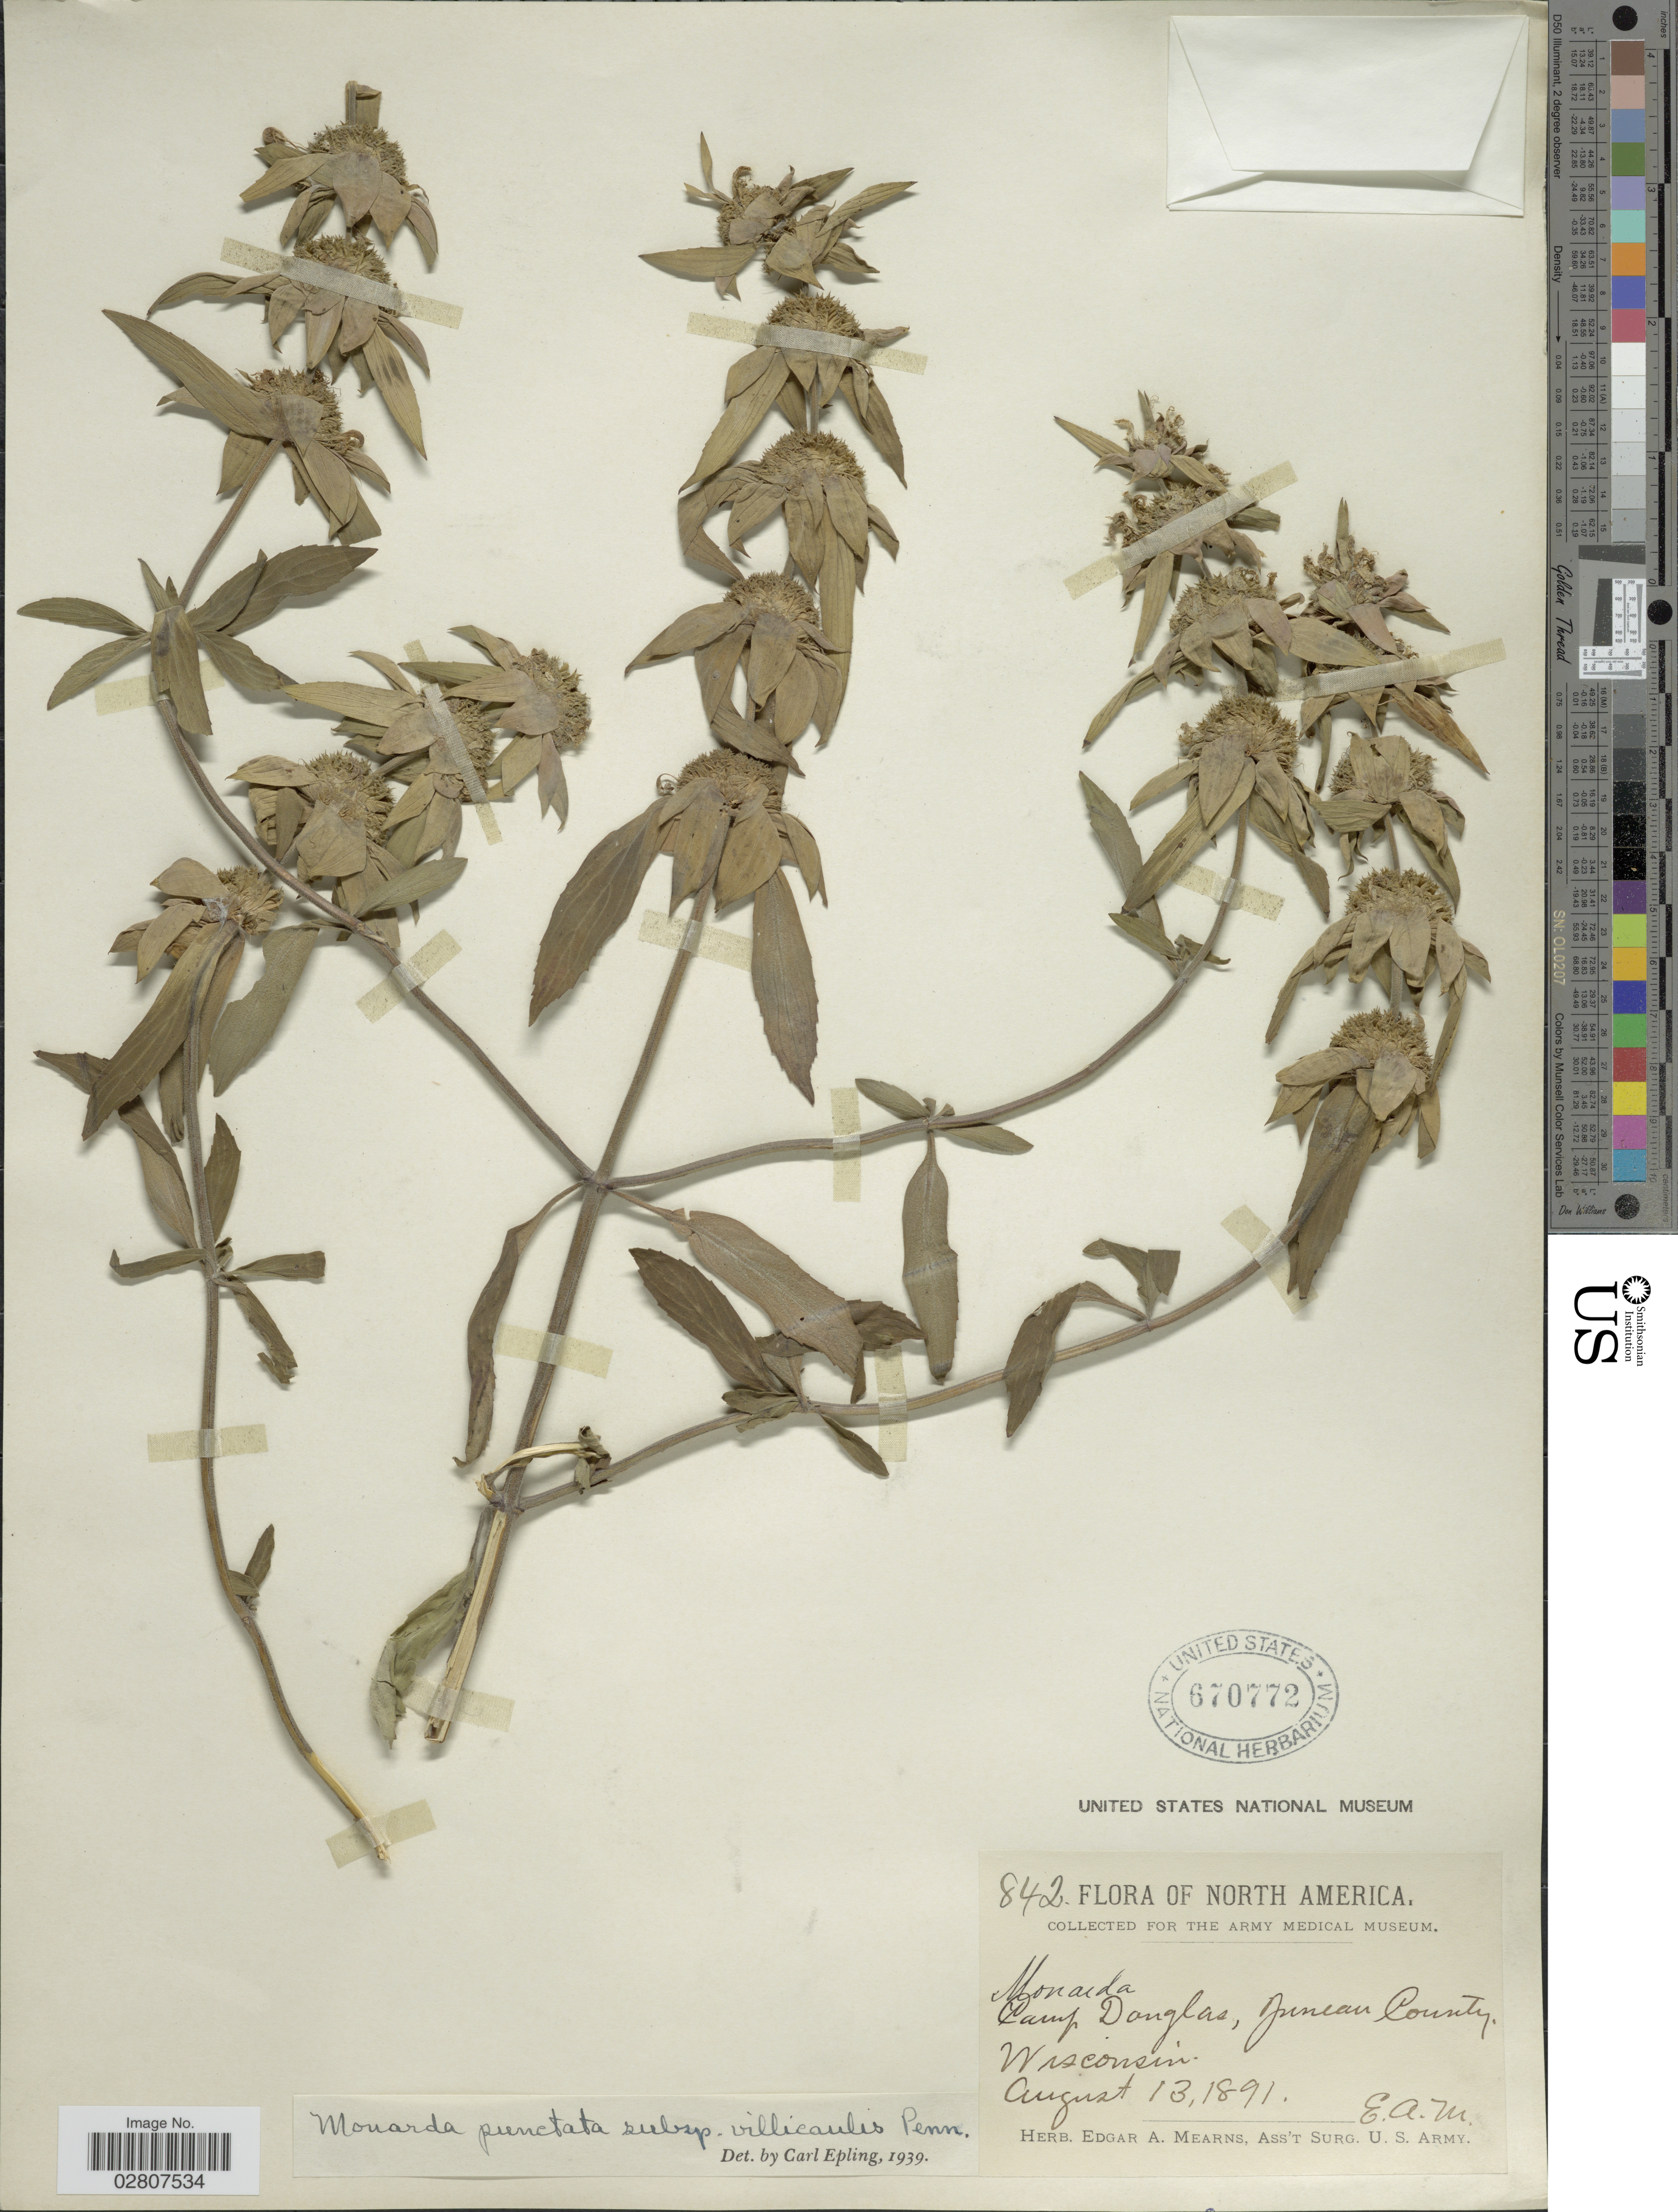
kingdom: Plantae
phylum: Tracheophyta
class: Magnoliopsida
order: Lamiales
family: Lamiaceae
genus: Monarda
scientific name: Monarda punctata var. villicaulis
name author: (Pennell) Shinners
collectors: E. A. Mearns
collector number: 842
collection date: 1891-08-13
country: United States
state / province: Wisconsin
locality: Camp Douglas, Juneau County.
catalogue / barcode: US 670772